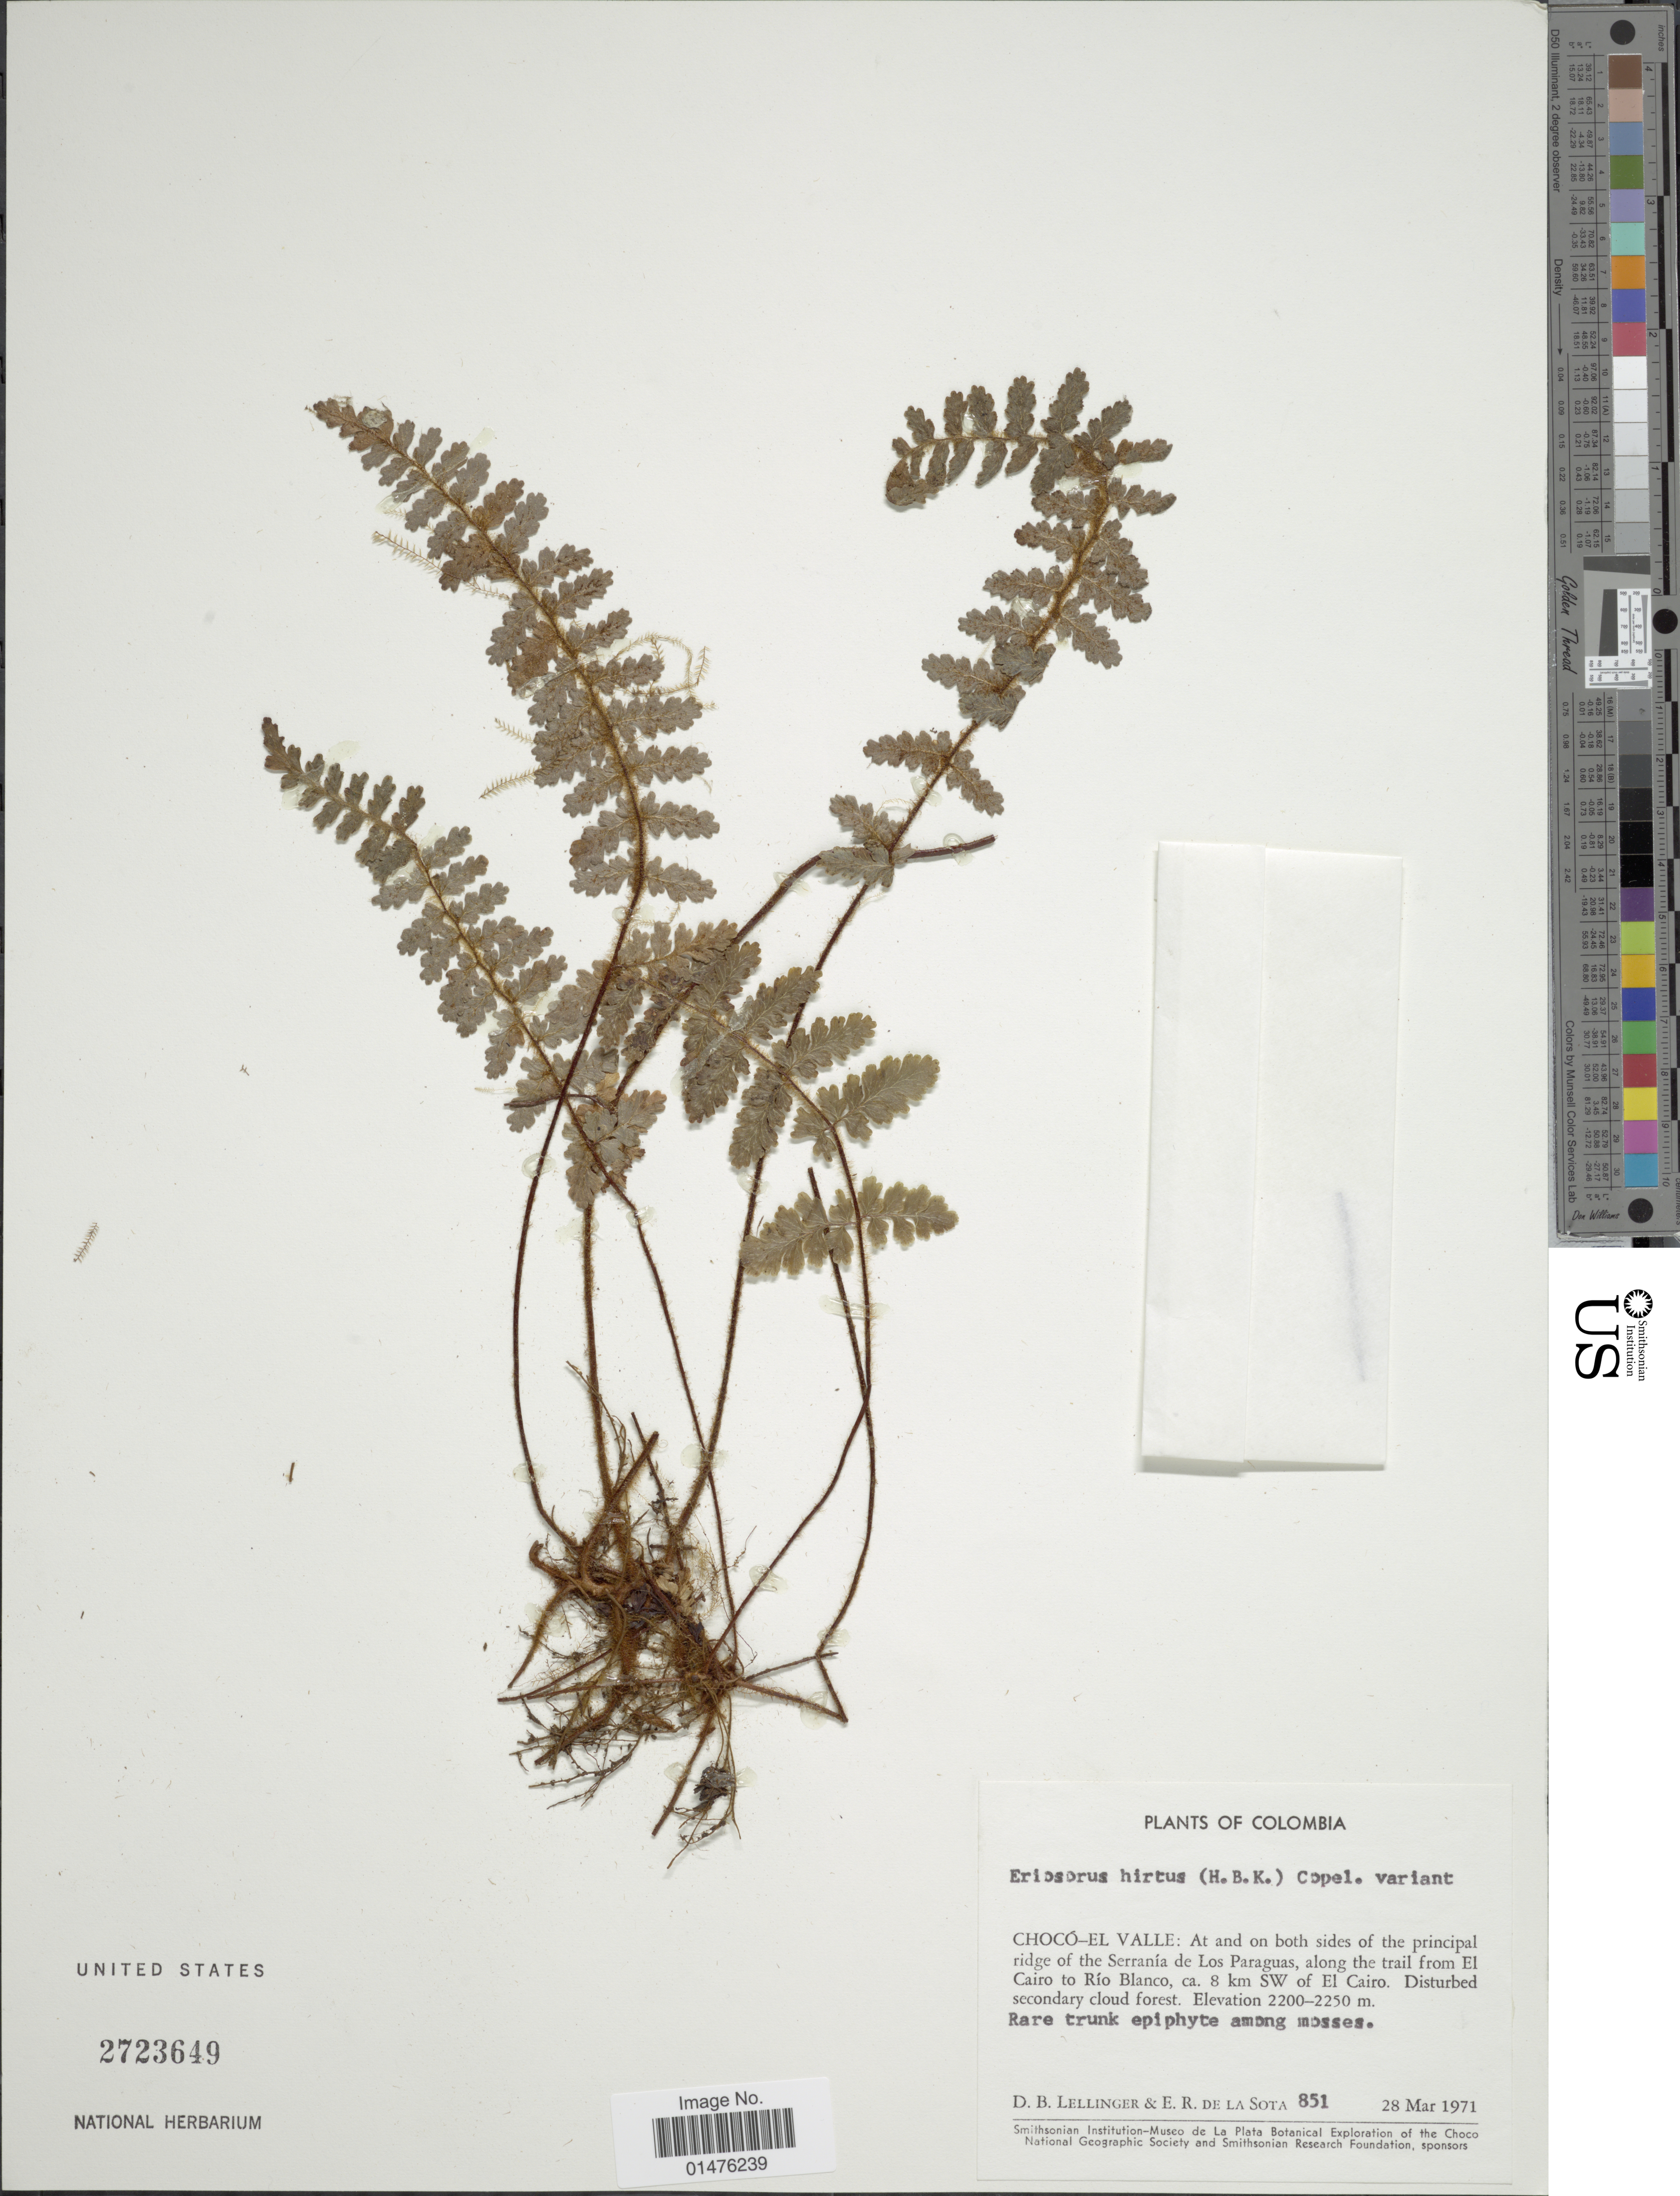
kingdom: Plantae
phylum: Tracheophyta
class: Polypodiopsida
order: Polypodiales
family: Pteridaceae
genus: Jamesonia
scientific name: Jamesonia hirta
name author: (Kunth) Christenh.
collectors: D. B. Lellinger & E. R. de la Sota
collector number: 851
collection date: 1971-03-28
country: Colombia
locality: Chocó-El Valle: At and on both sides of the principal ridge of the Serranía de LOs Paraguas, along the trail from El Cairo to Río Blanco, ca 8 km SW of El Cairo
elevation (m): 2200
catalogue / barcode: US 2723649